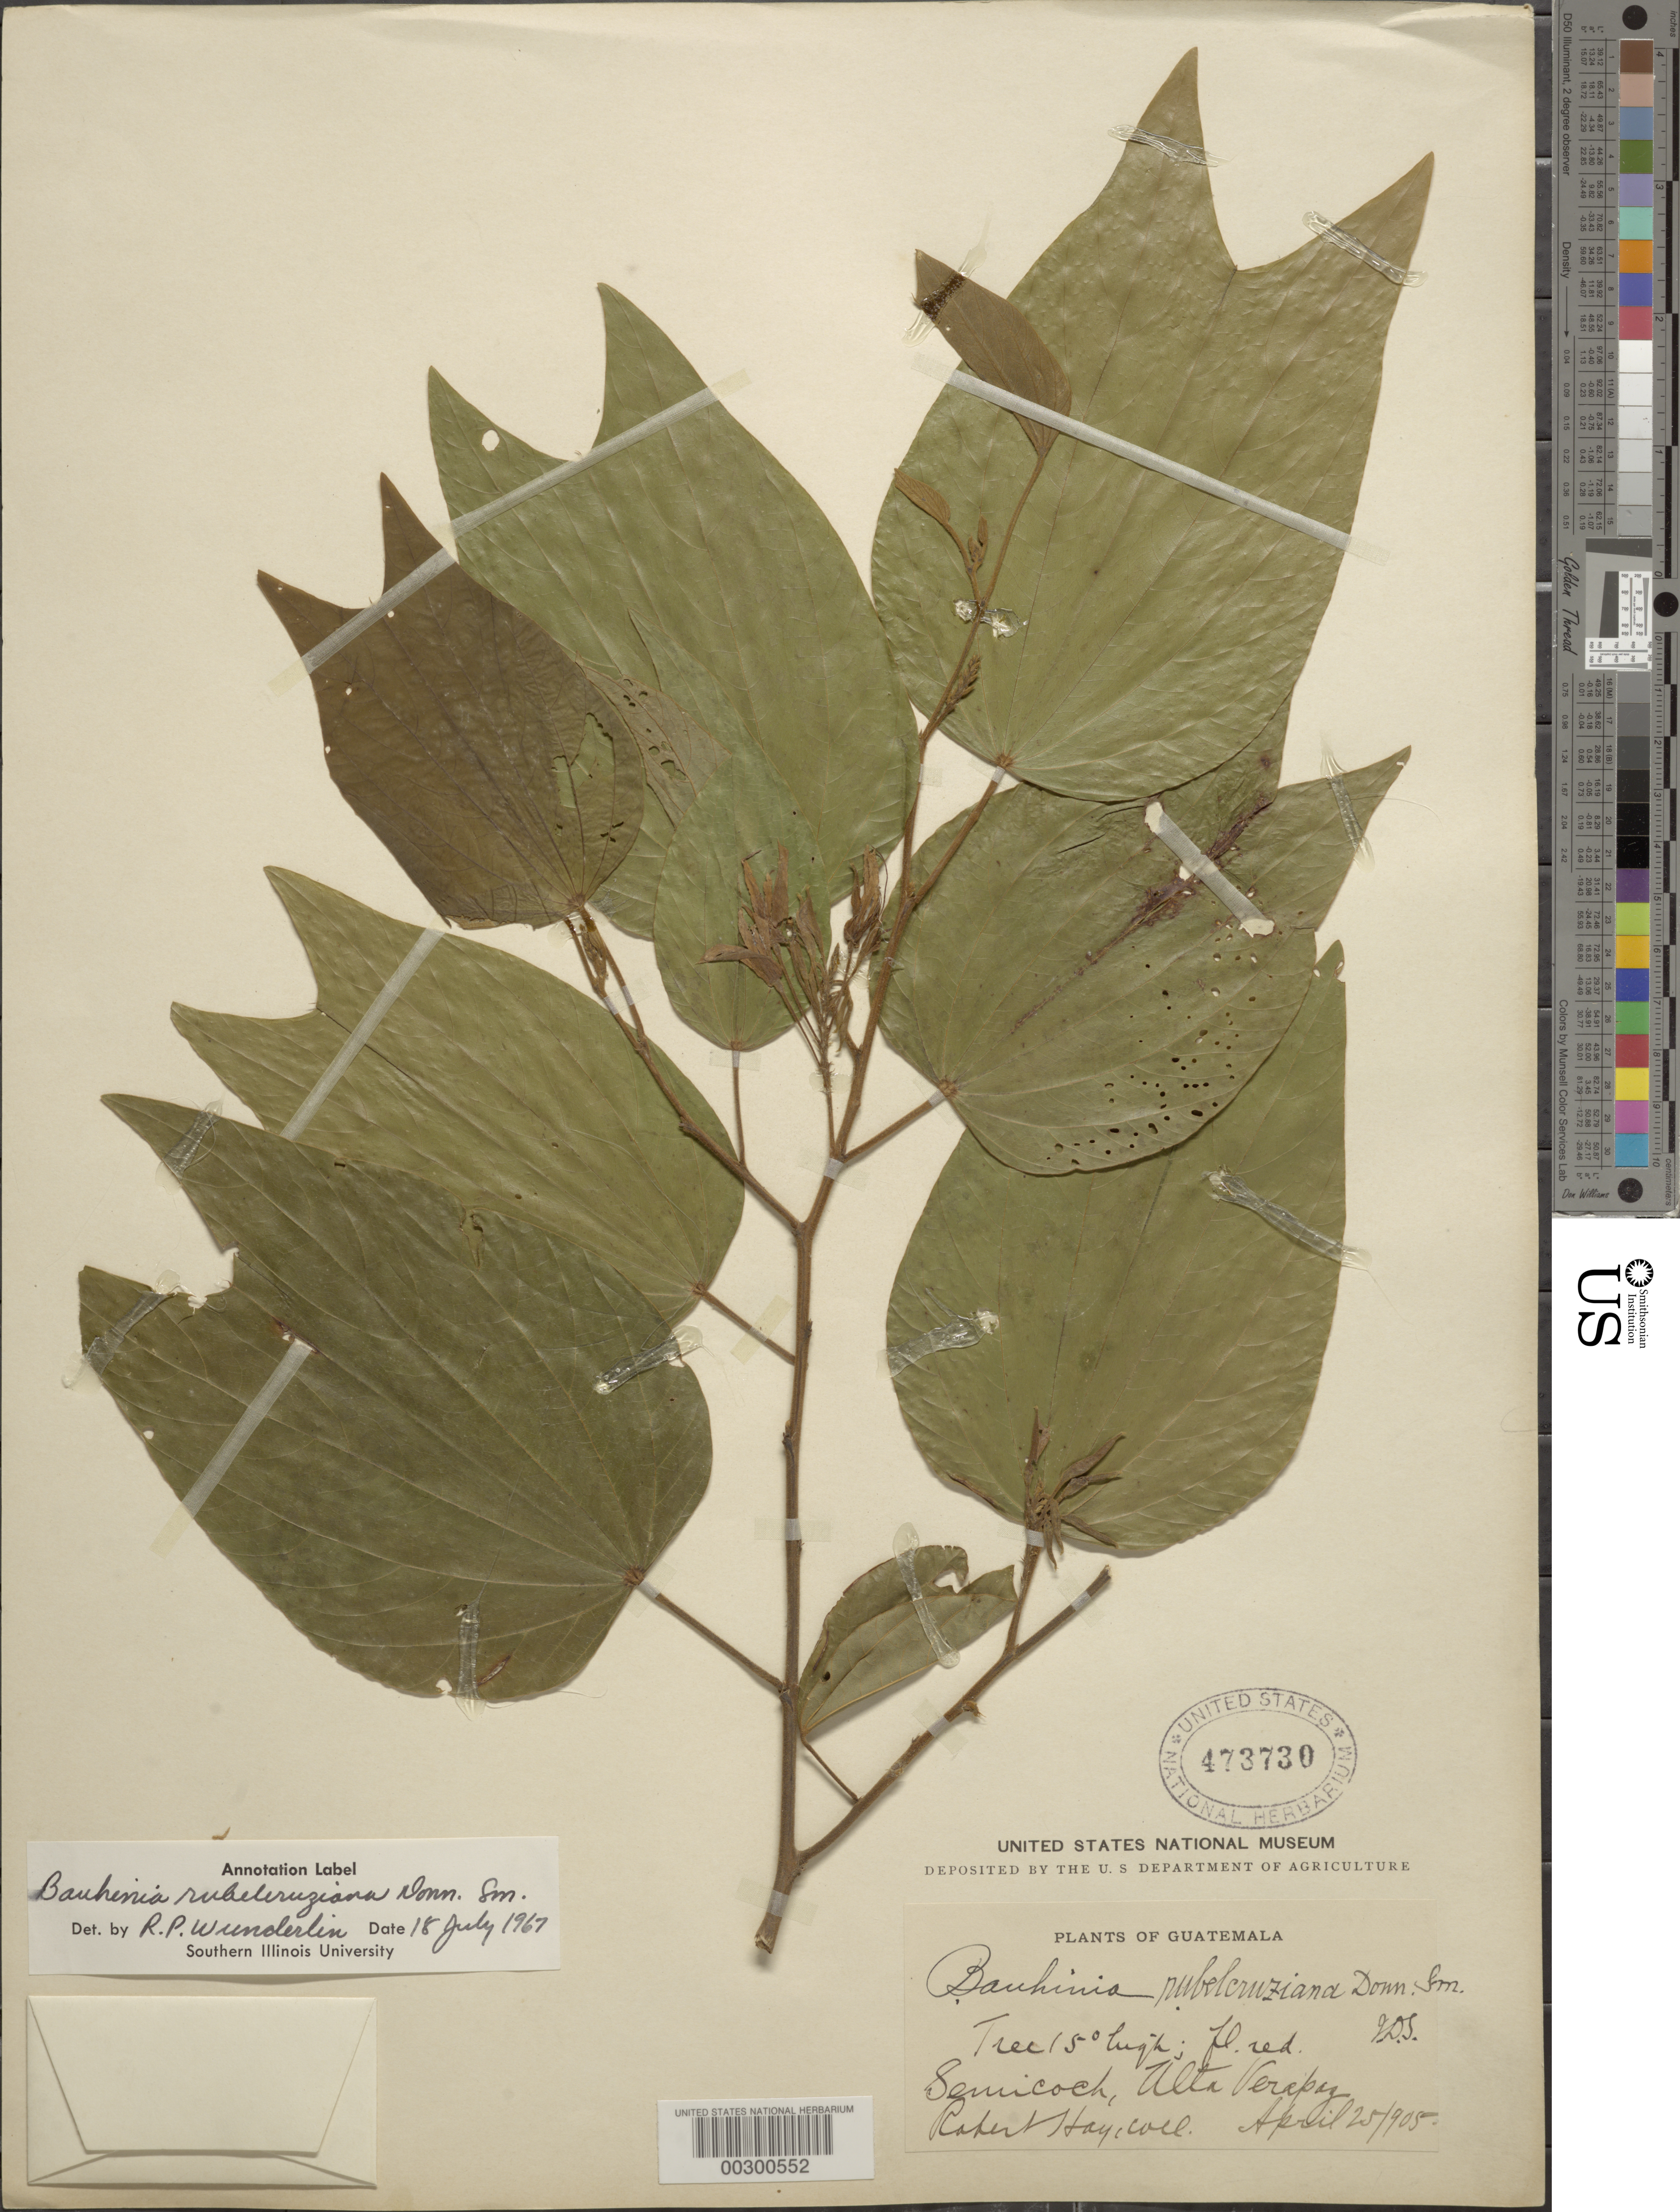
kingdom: Plantae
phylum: Tracheophyta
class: Magnoliopsida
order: Fabales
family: Fabaceae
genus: Bauhinia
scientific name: Bauhinia rubeleruziana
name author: Donn. Sm.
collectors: R. H. Hay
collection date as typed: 25 Apr 1905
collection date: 1905-04-25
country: Guatemala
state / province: Alta Verapaz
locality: Semicoch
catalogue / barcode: US 473730